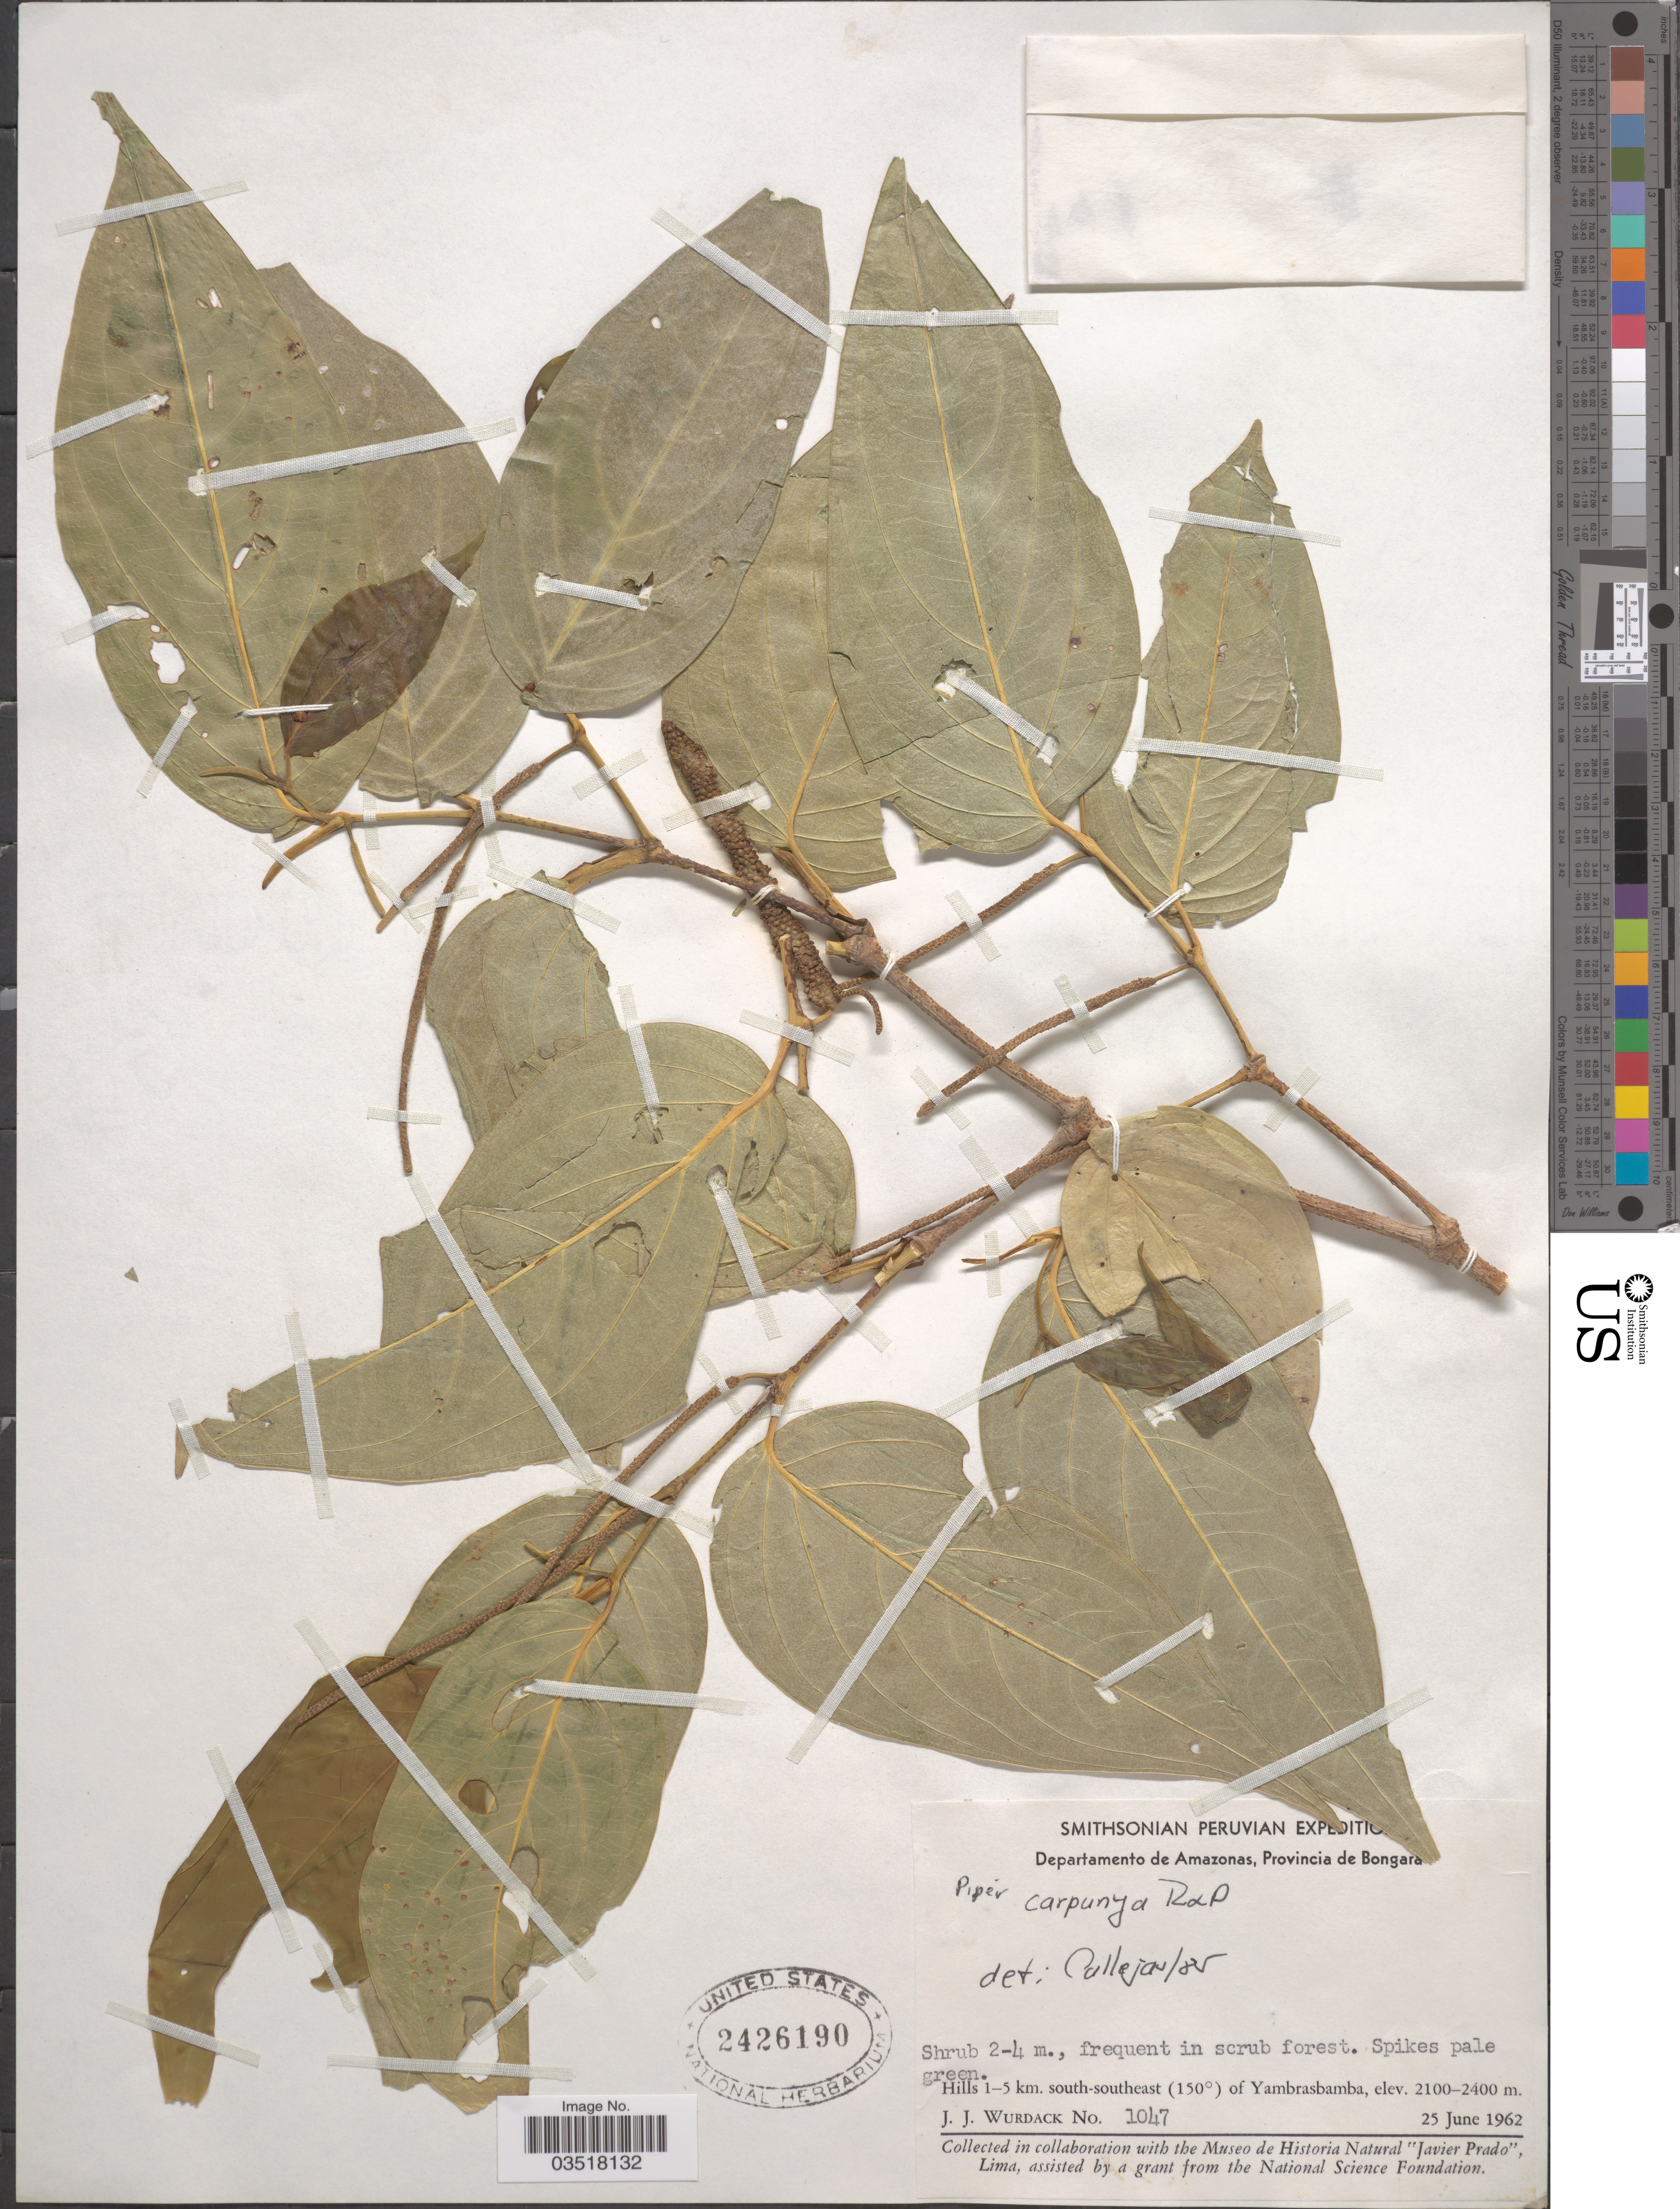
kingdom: Plantae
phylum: Tracheophyta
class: Magnoliopsida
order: Piperales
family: Piperaceae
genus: Piper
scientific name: Piper carpunya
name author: Ruiz & Pav.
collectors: J. J. Wurdack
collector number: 1047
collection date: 1962-06-25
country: Peru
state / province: Amazonas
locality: Departamento de Amazonas, Provincia de Bongara. Hills 1-5 km. south-southeast (150°) of Yambrasbamba.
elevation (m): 2100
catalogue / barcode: US 2426190